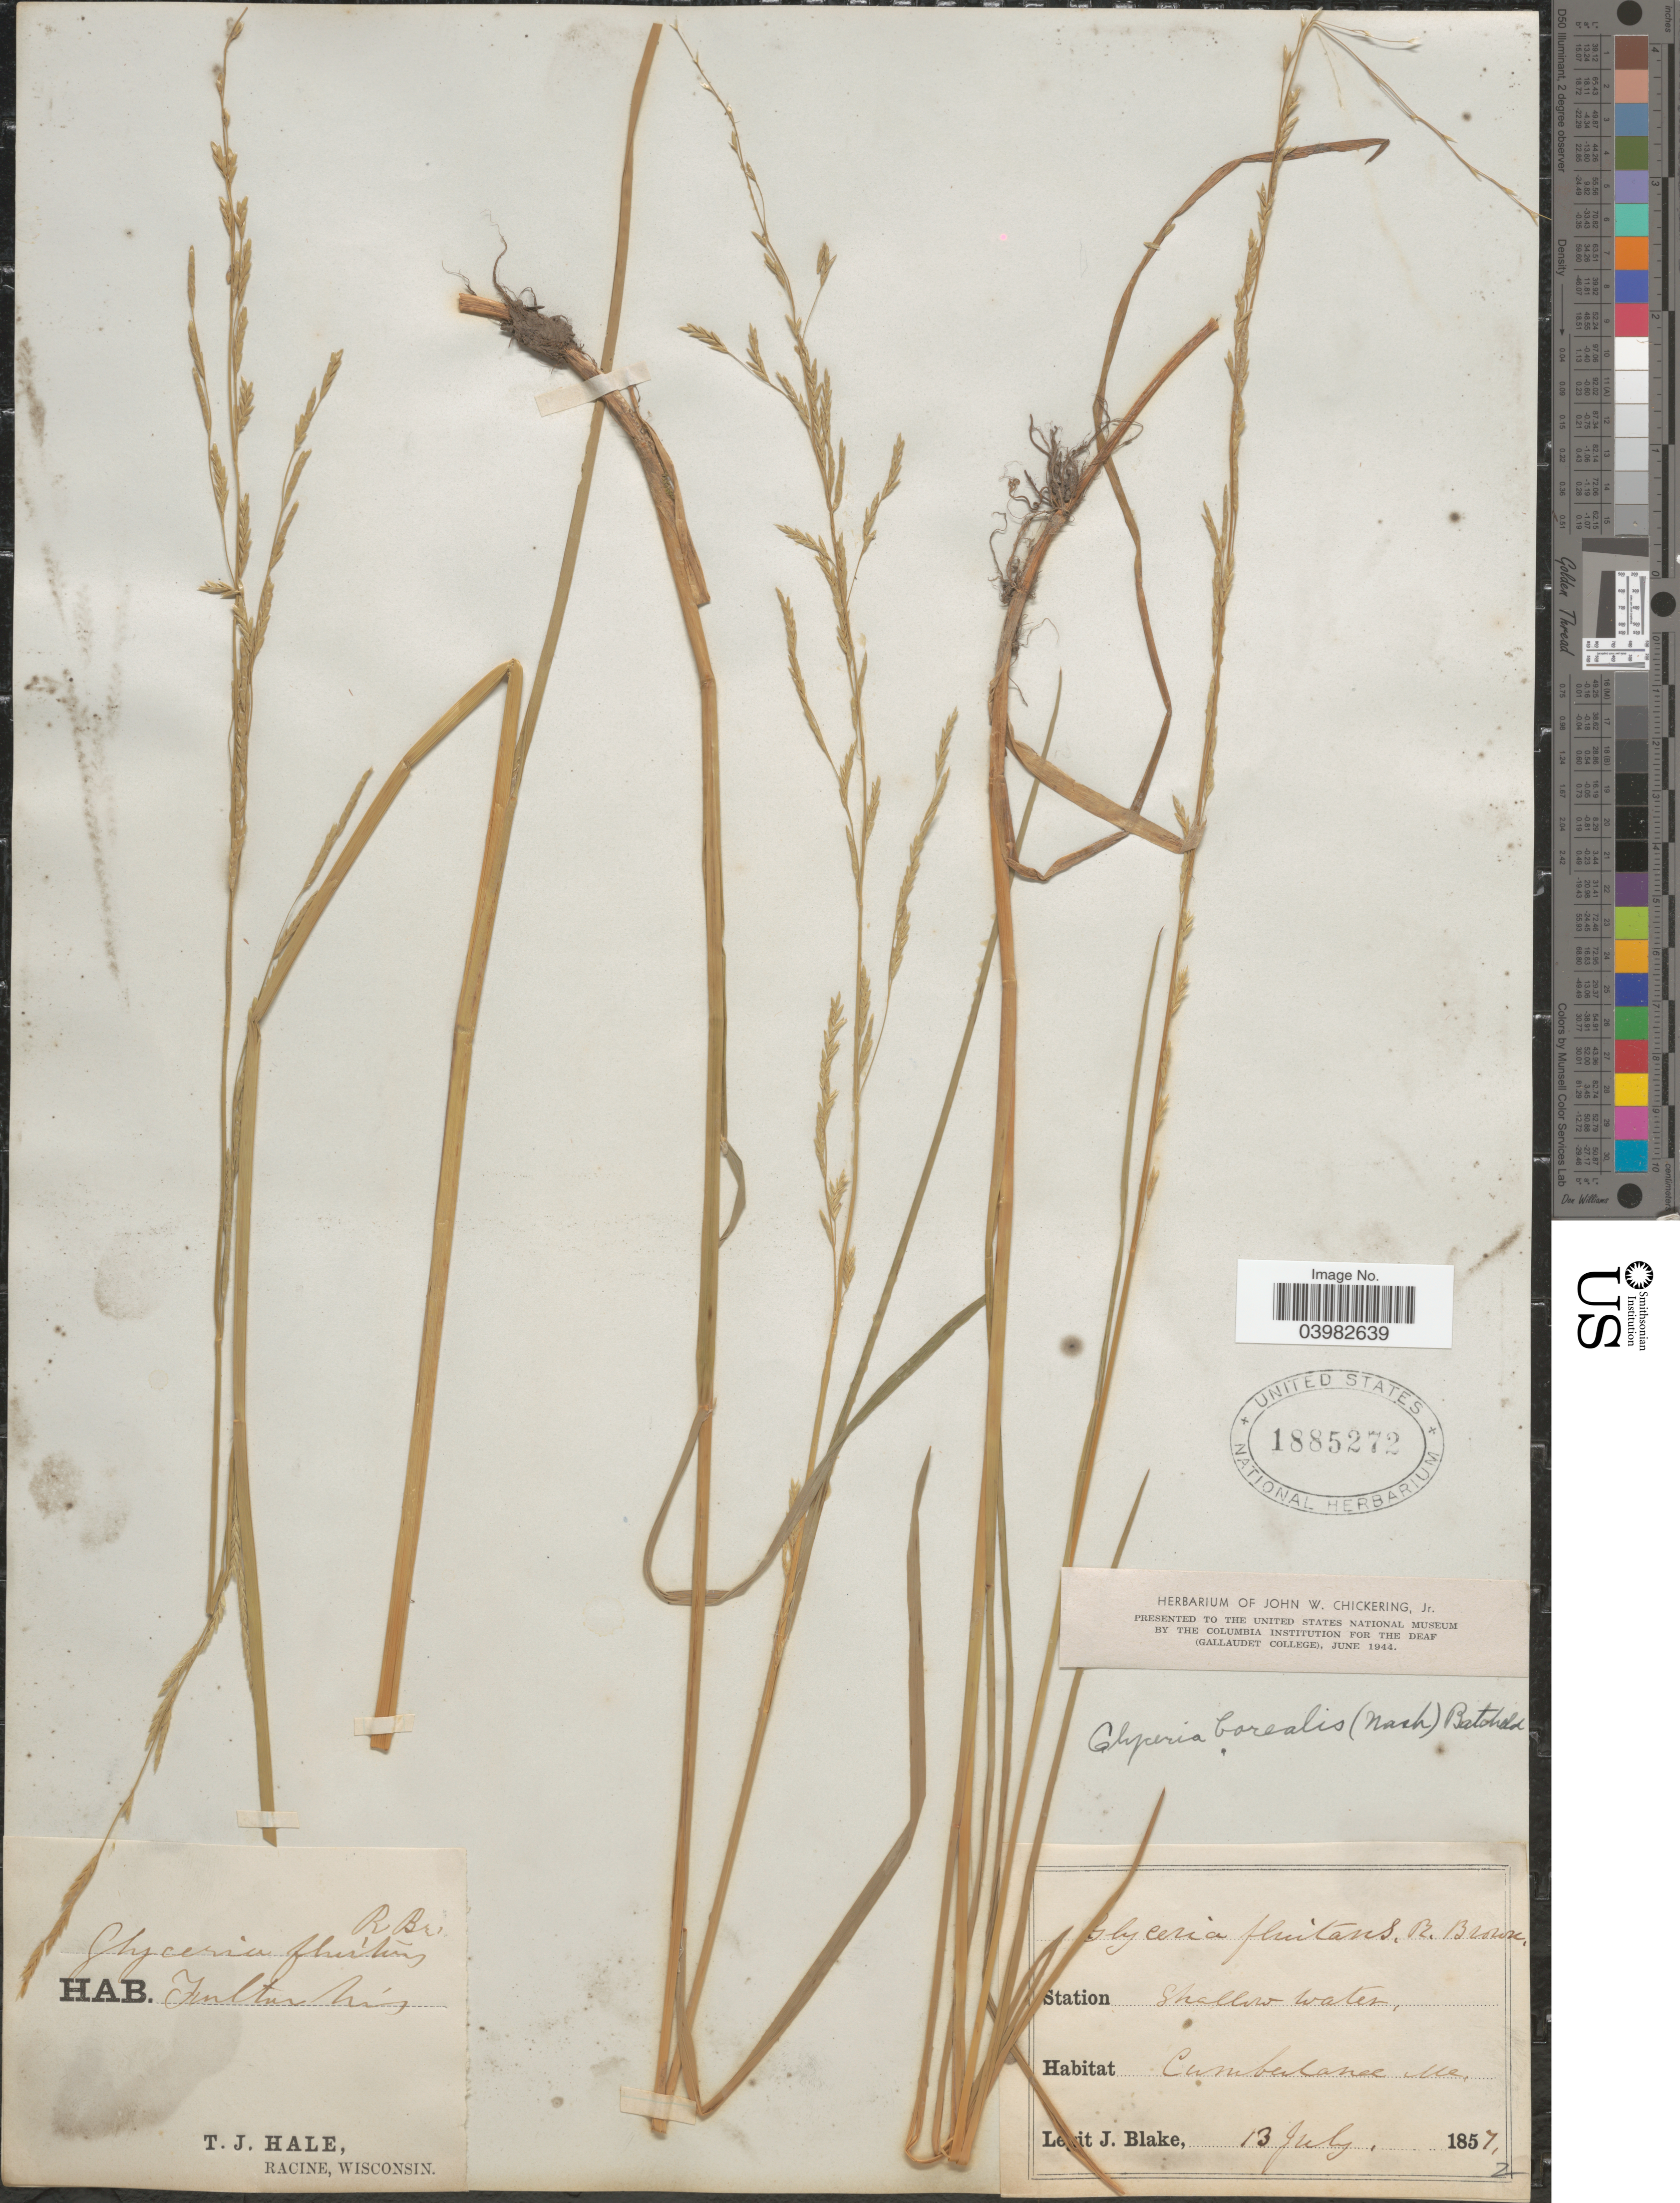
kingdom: Plantae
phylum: Tracheophyta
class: Liliopsida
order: Poales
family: Poaceae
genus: Glyceria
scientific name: Glyceria borealis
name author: (Nash) Batchelder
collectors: T. Hale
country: United States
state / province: Wisconsin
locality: Fulton.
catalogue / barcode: US 1885272